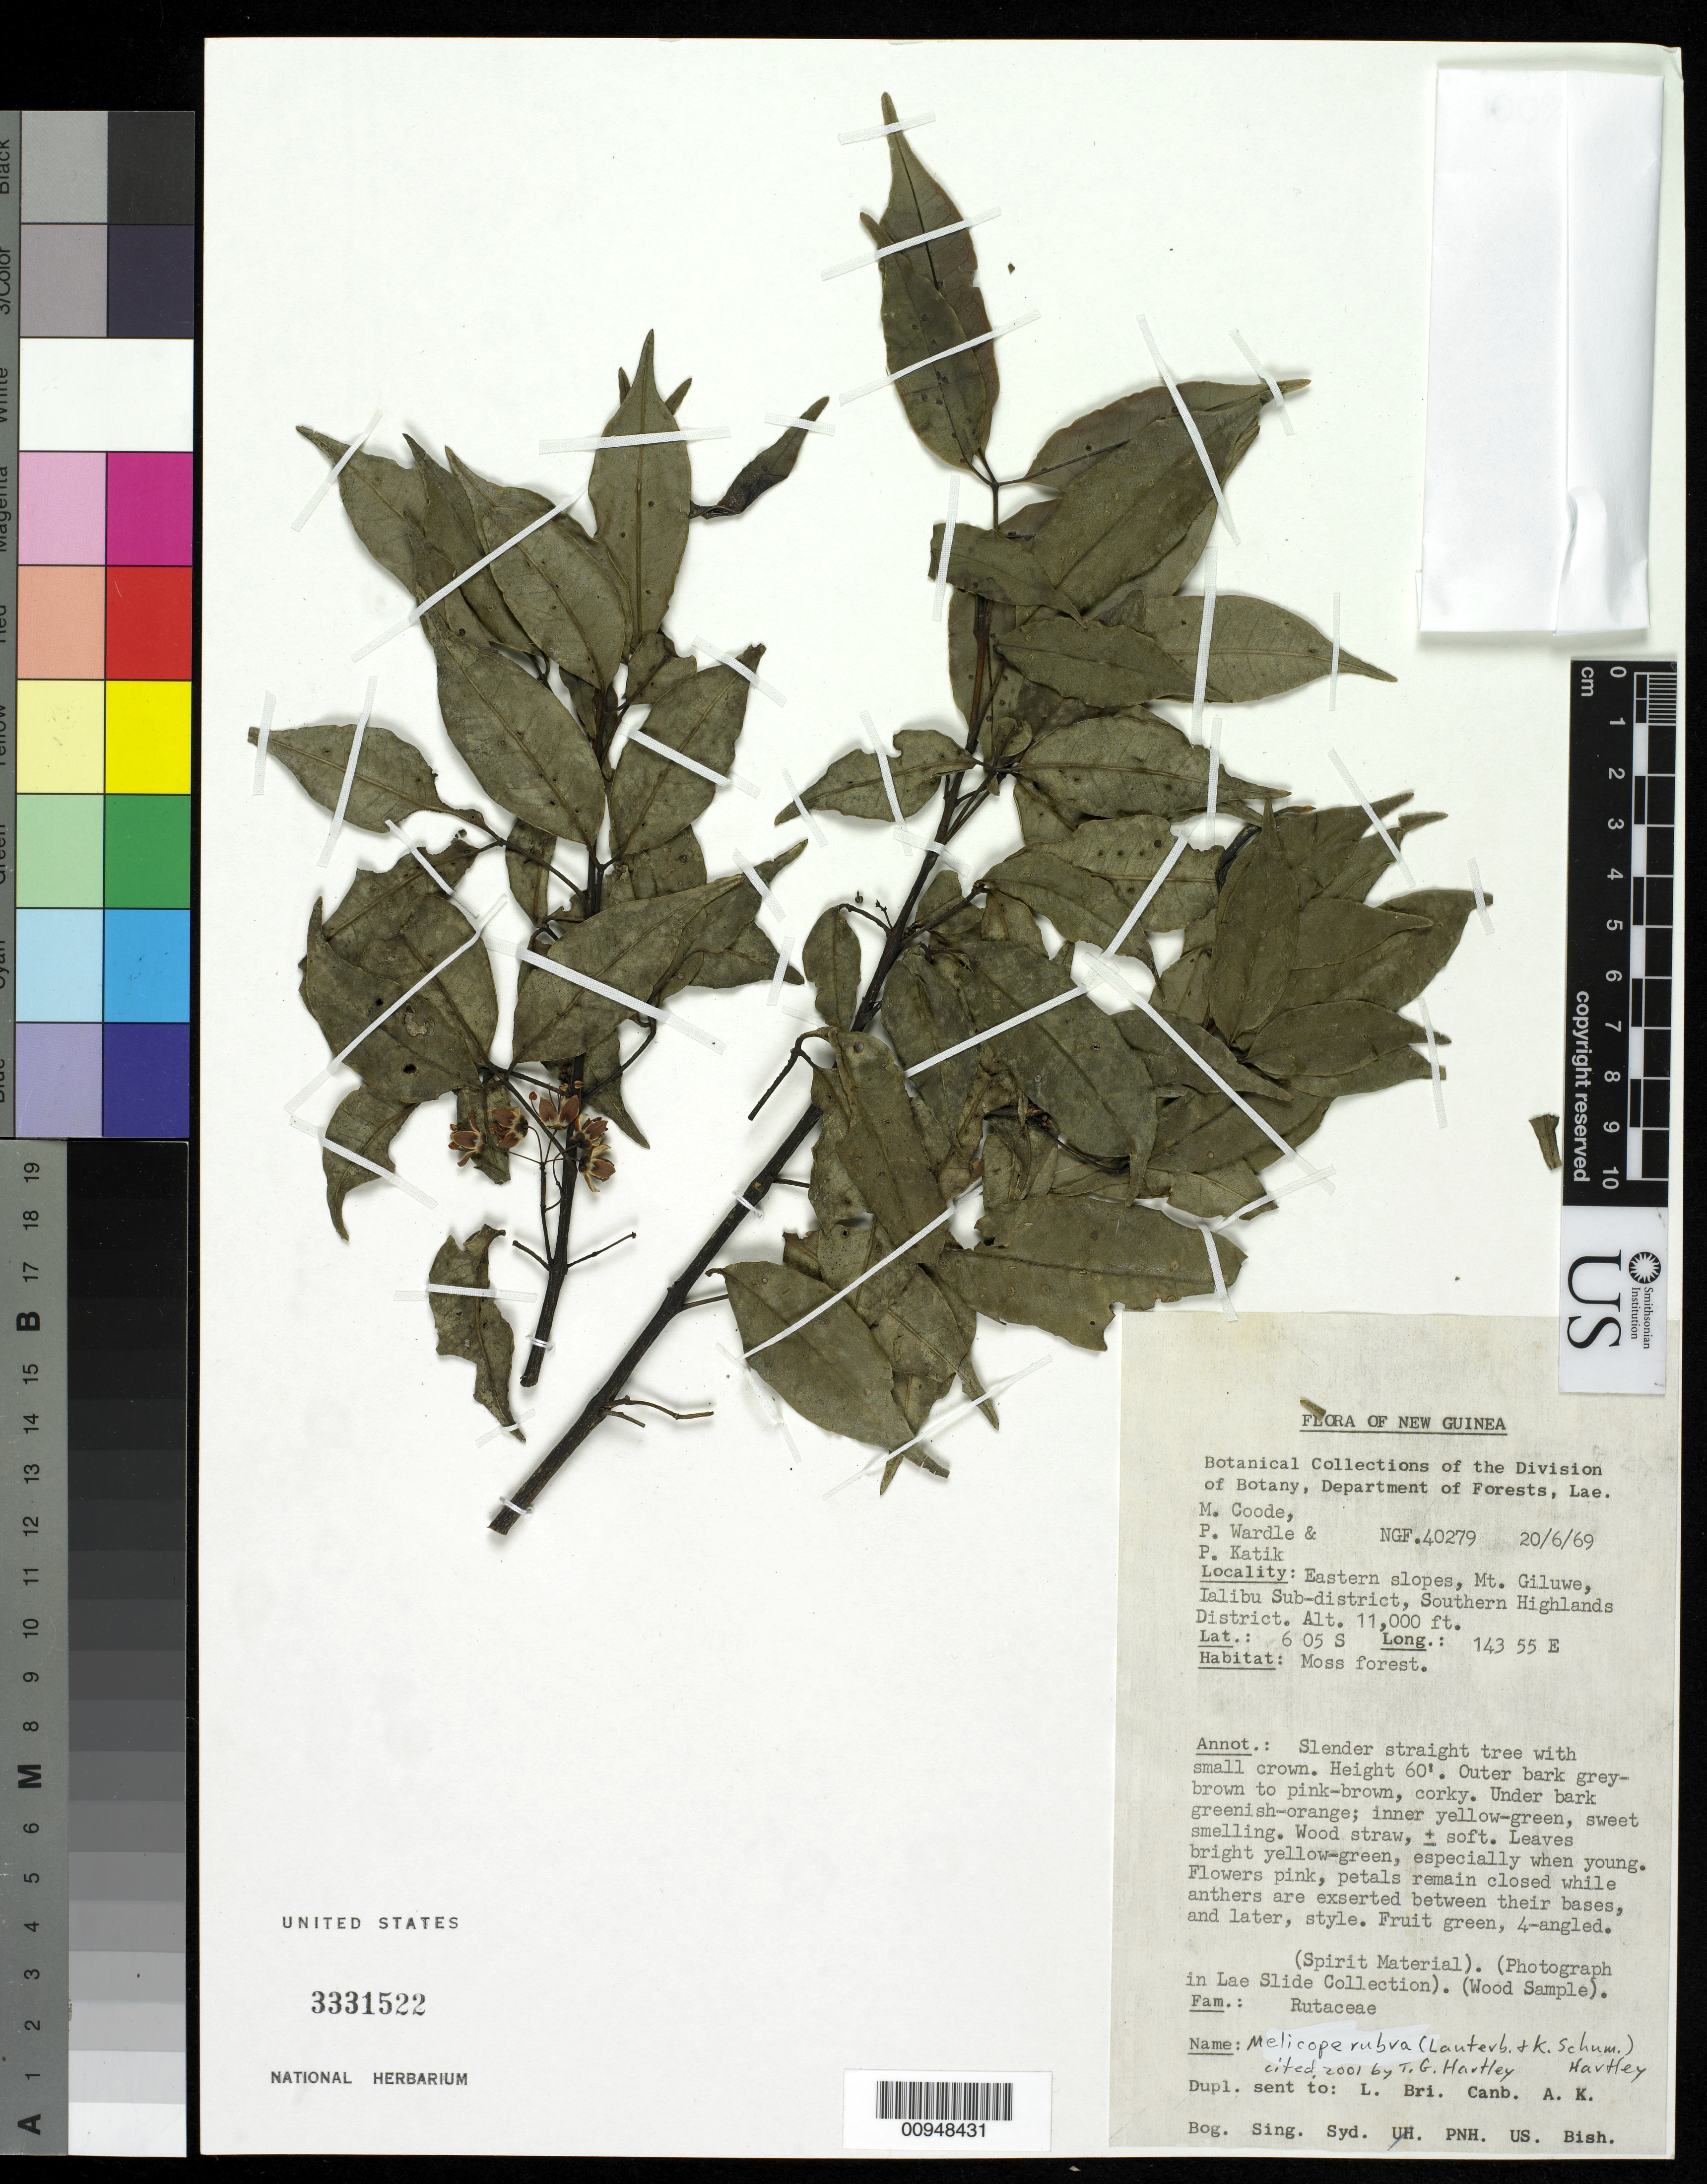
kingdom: Plantae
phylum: Tracheophyta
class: Magnoliopsida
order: Sapindales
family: Rutaceae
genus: Melicope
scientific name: Melicope rubra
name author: (Lauterb. & K. Schum.) T.G. Hartley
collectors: M. J. E. Coode, P. Katik & P. Wardle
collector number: NGF 40279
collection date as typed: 20 Jun 1969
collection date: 1969-06-20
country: Papua New Guinea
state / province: Southern Highlands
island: New Guinea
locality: Eastern slopes, Mt. Giluwe, Ialibu Sub-district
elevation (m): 3353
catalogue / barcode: US 3331522